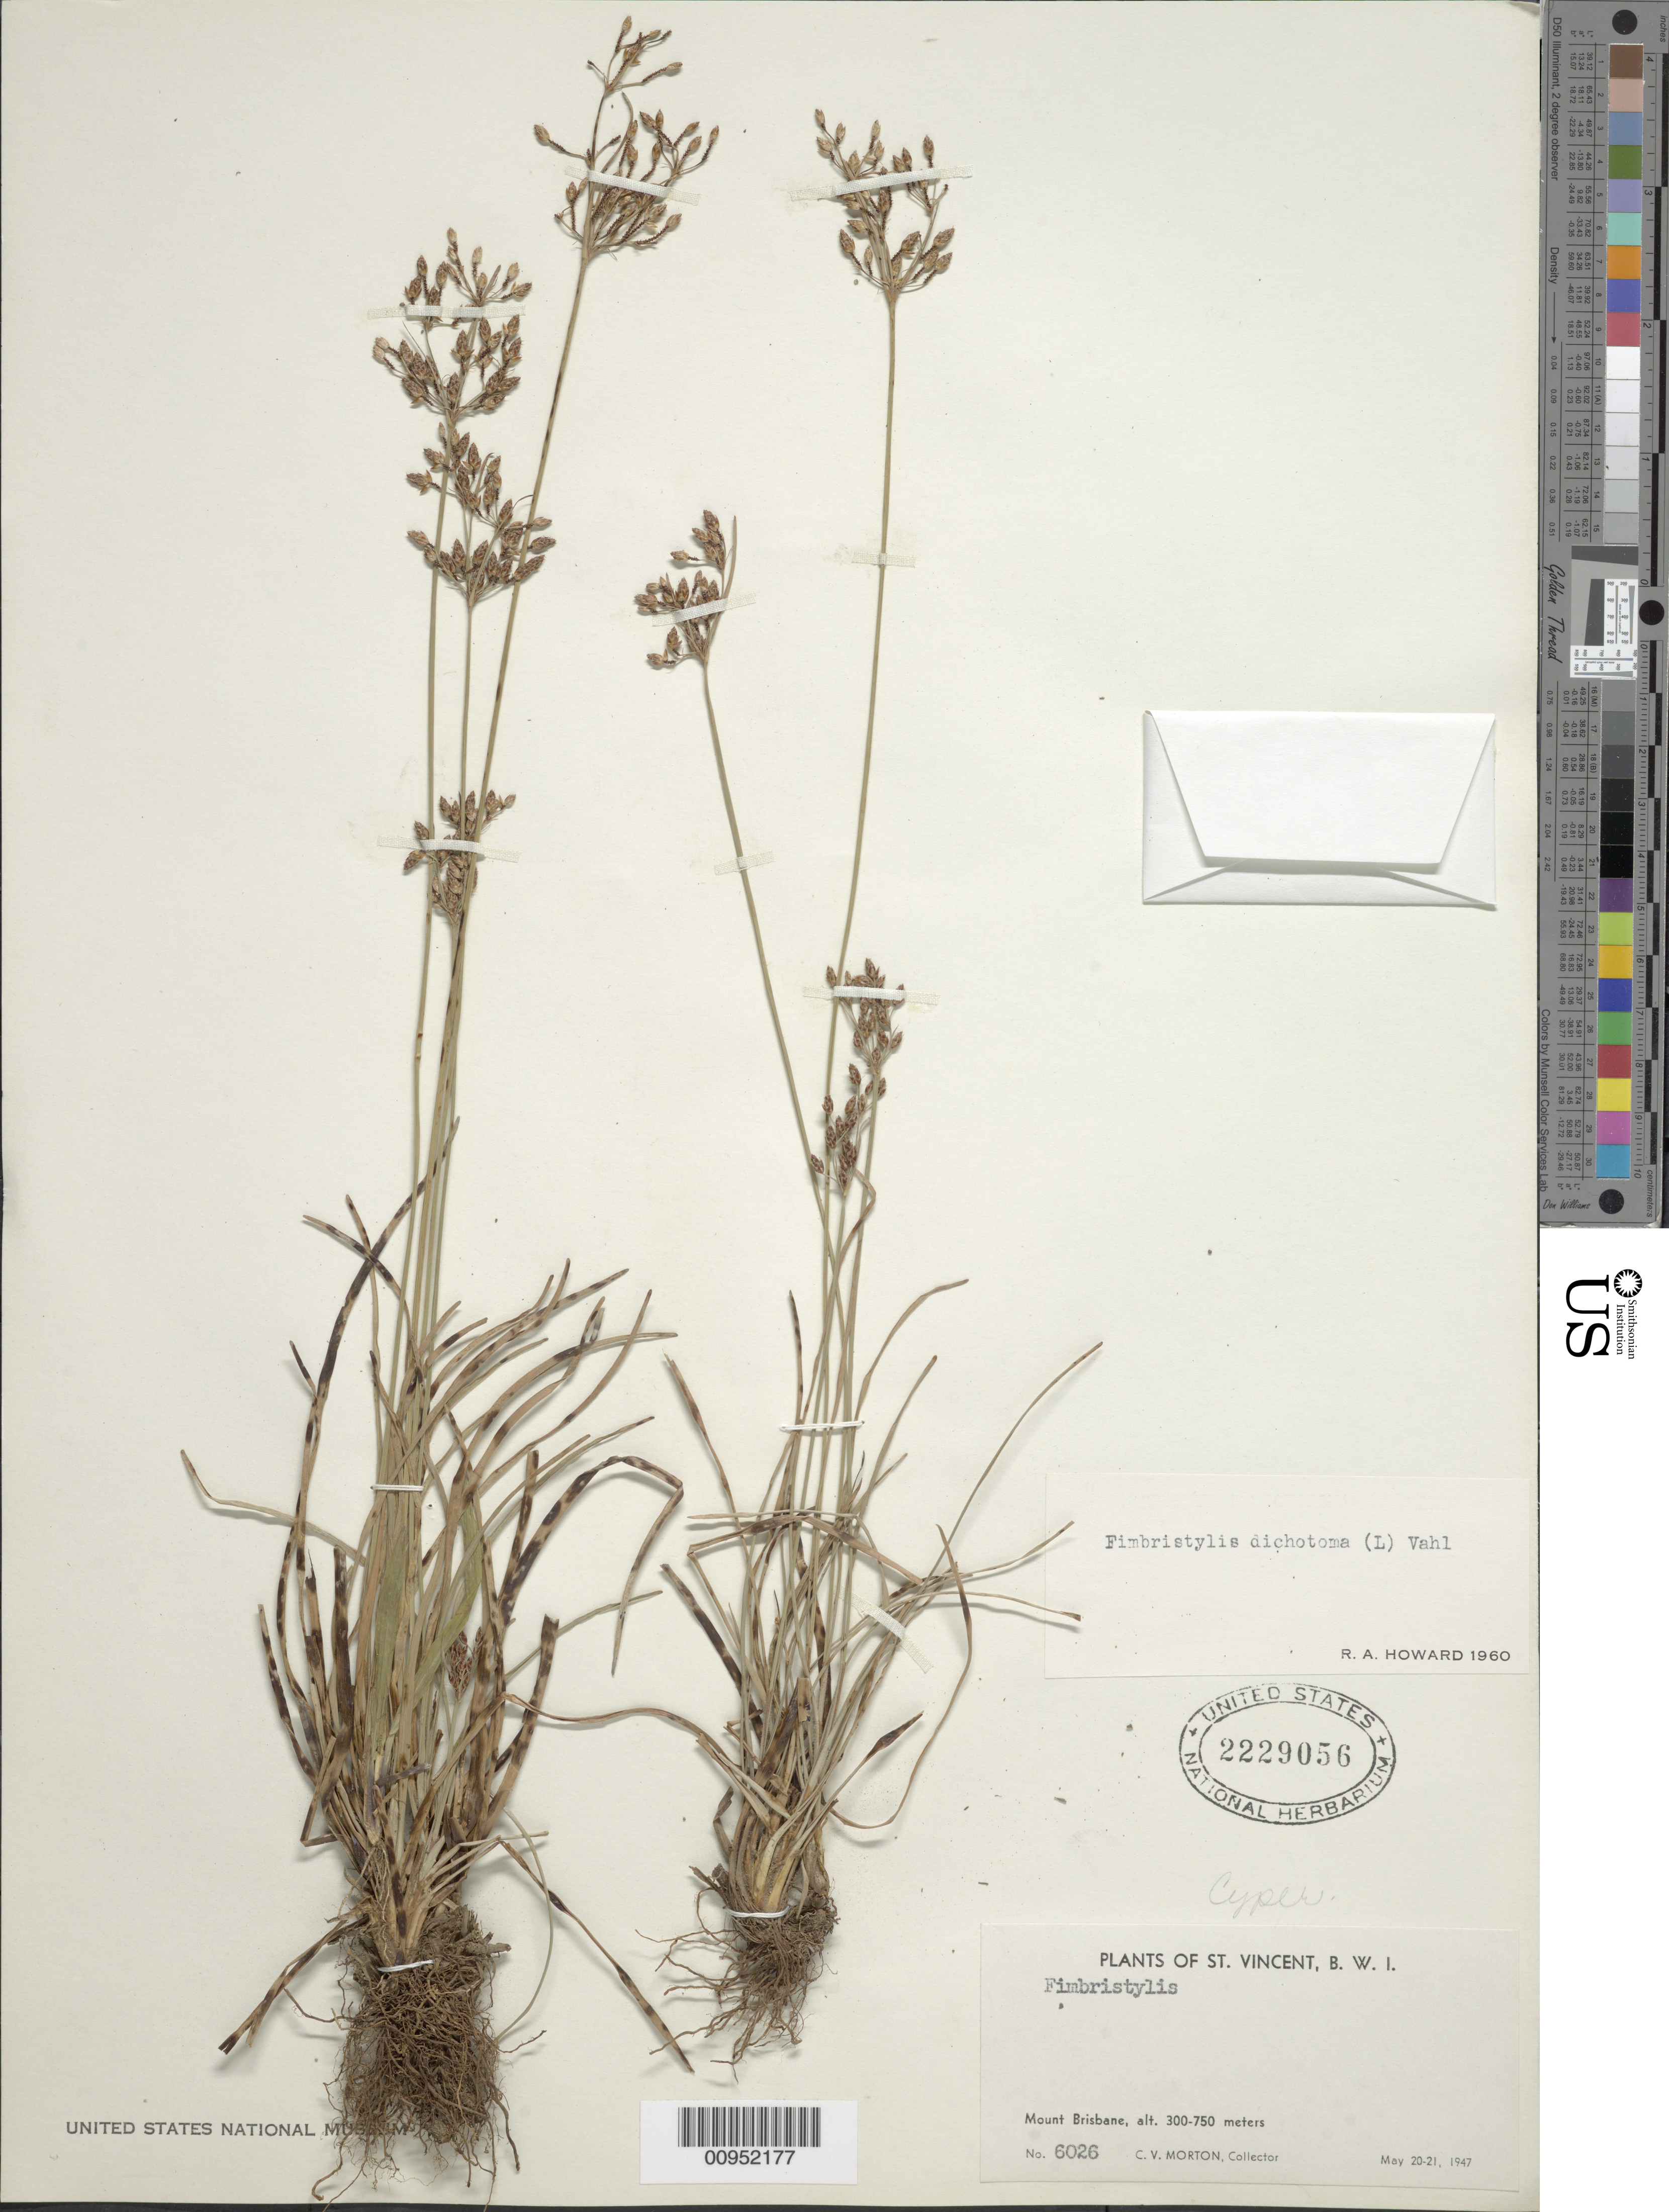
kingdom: Plantae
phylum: Tracheophyta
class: Liliopsida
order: Poales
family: Cyperaceae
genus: Fimbristylis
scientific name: Fimbristylis dichotoma subsp. dichotoma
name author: (L.) Vahl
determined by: Howard, R. A.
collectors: C. V. Morton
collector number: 6026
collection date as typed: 20 May 1947 to 21 May 1947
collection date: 1947-05-20/1947-05-21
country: St. Vincent - Grenadines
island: St. Vincent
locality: Mount Brisbane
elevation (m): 300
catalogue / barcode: US 2229056